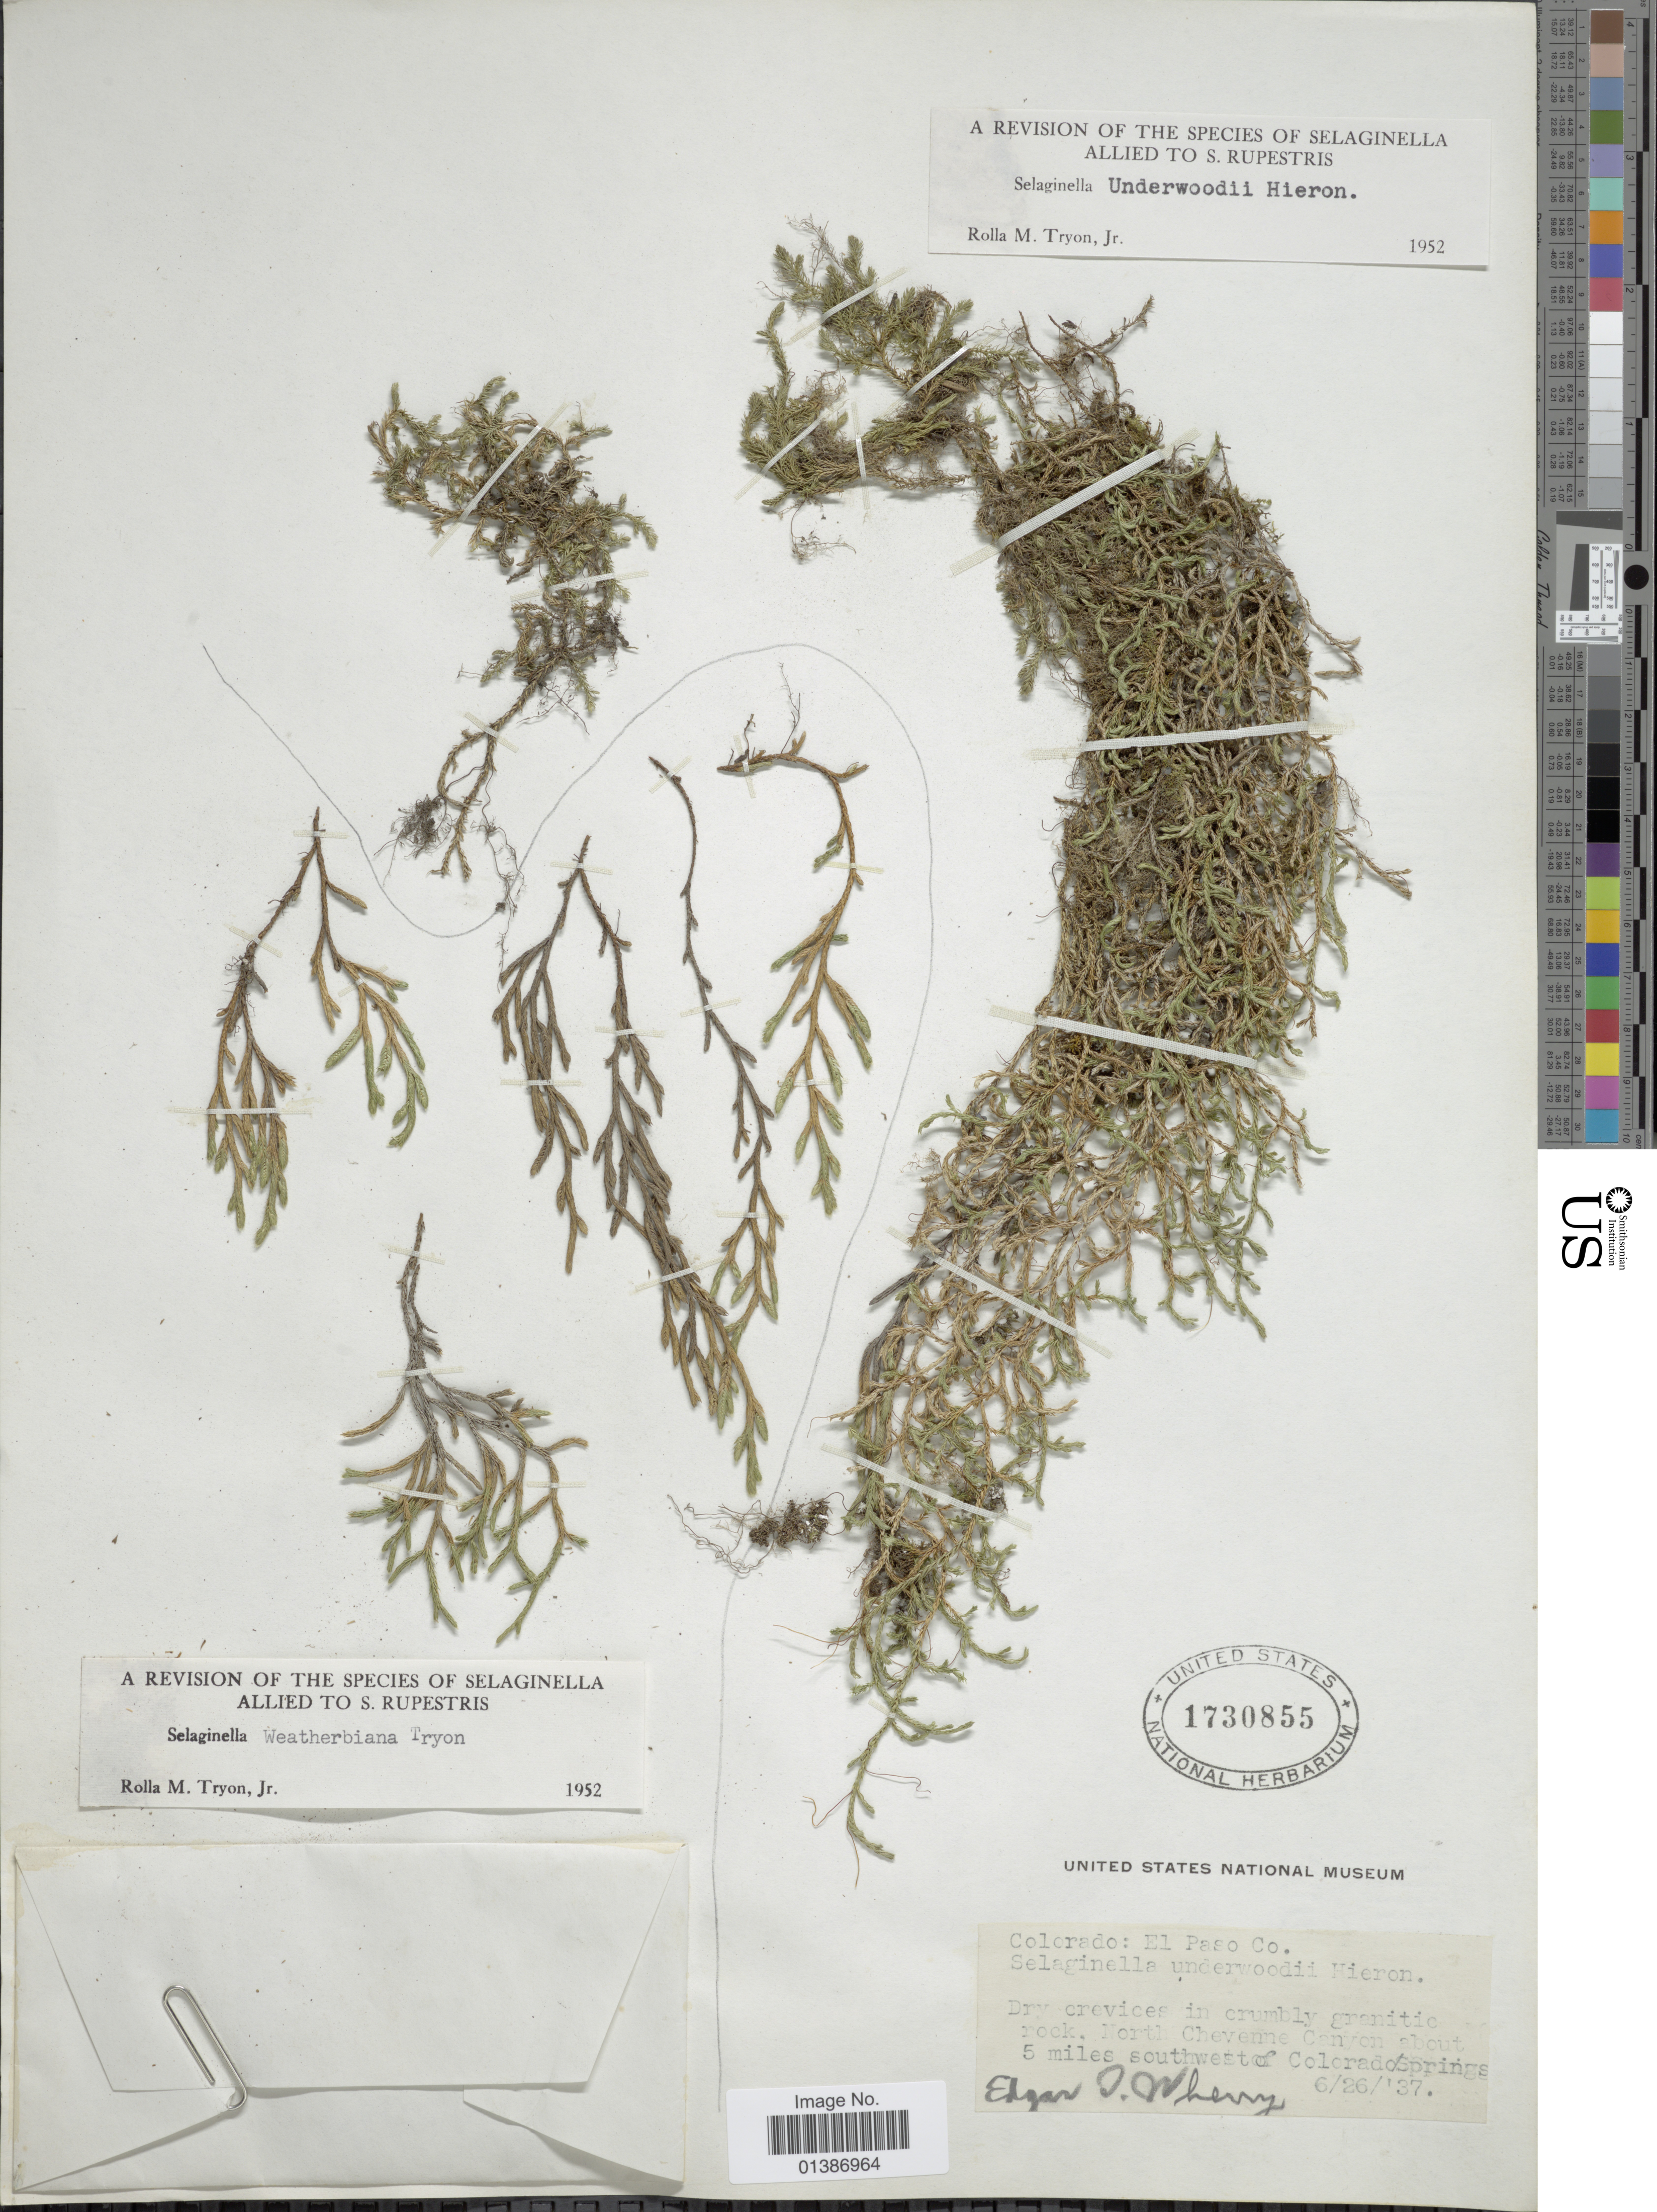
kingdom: Plantae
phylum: Tracheophyta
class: Lycopodiopsida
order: Selaginellales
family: Selaginellaceae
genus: Selaginella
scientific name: Selaginella weatherbiana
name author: R.M. Tryon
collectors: E. T. Wherry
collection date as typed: Transcribed d/m/y: 26/6/37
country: United States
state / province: Colorado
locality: El Paso Co, North Cheyenne Canyon about 5 miles southwest of Colorado Springs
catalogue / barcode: US 1730855